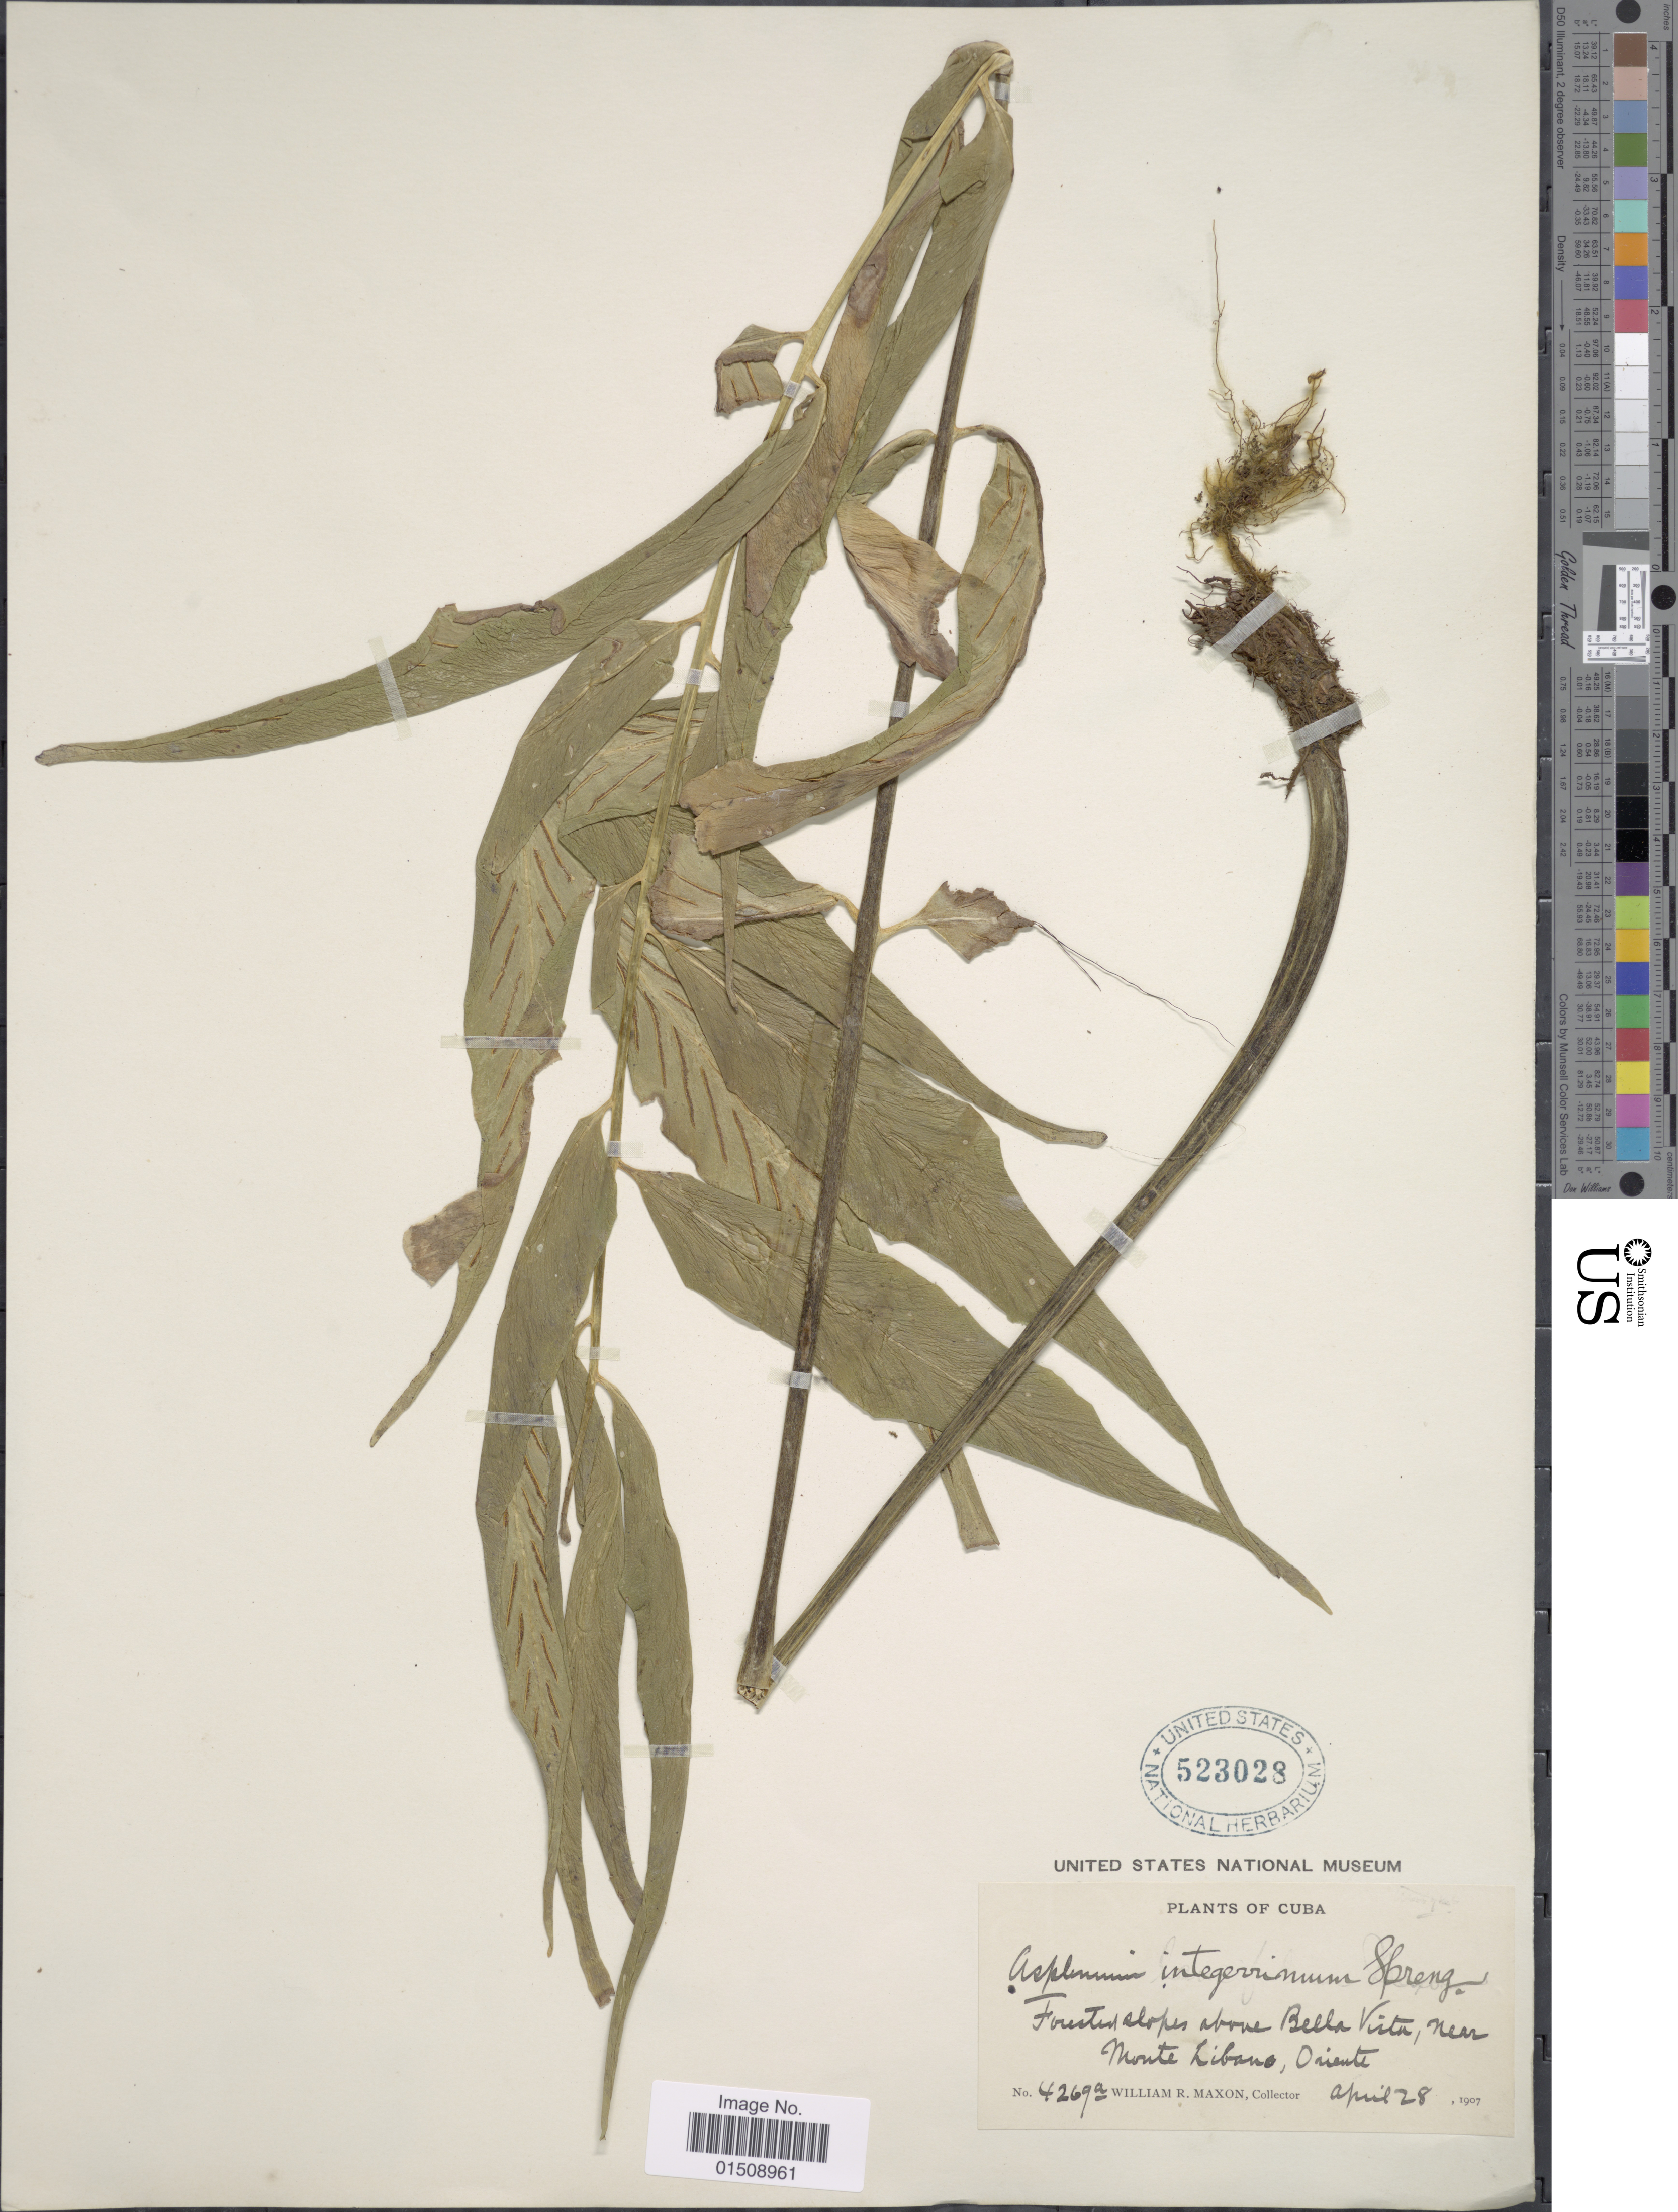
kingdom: Plantae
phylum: Tracheophyta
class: Polypodiopsida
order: Polypodiales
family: Aspleniaceae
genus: Asplenium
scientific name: Asplenium juglandifolium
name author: Lam.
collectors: W. R. Maxon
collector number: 4269a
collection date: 1907-04-28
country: Cuba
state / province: Oriente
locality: Forested slopes above Bella Vista, near Monte Libano, Oriente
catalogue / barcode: US 523028